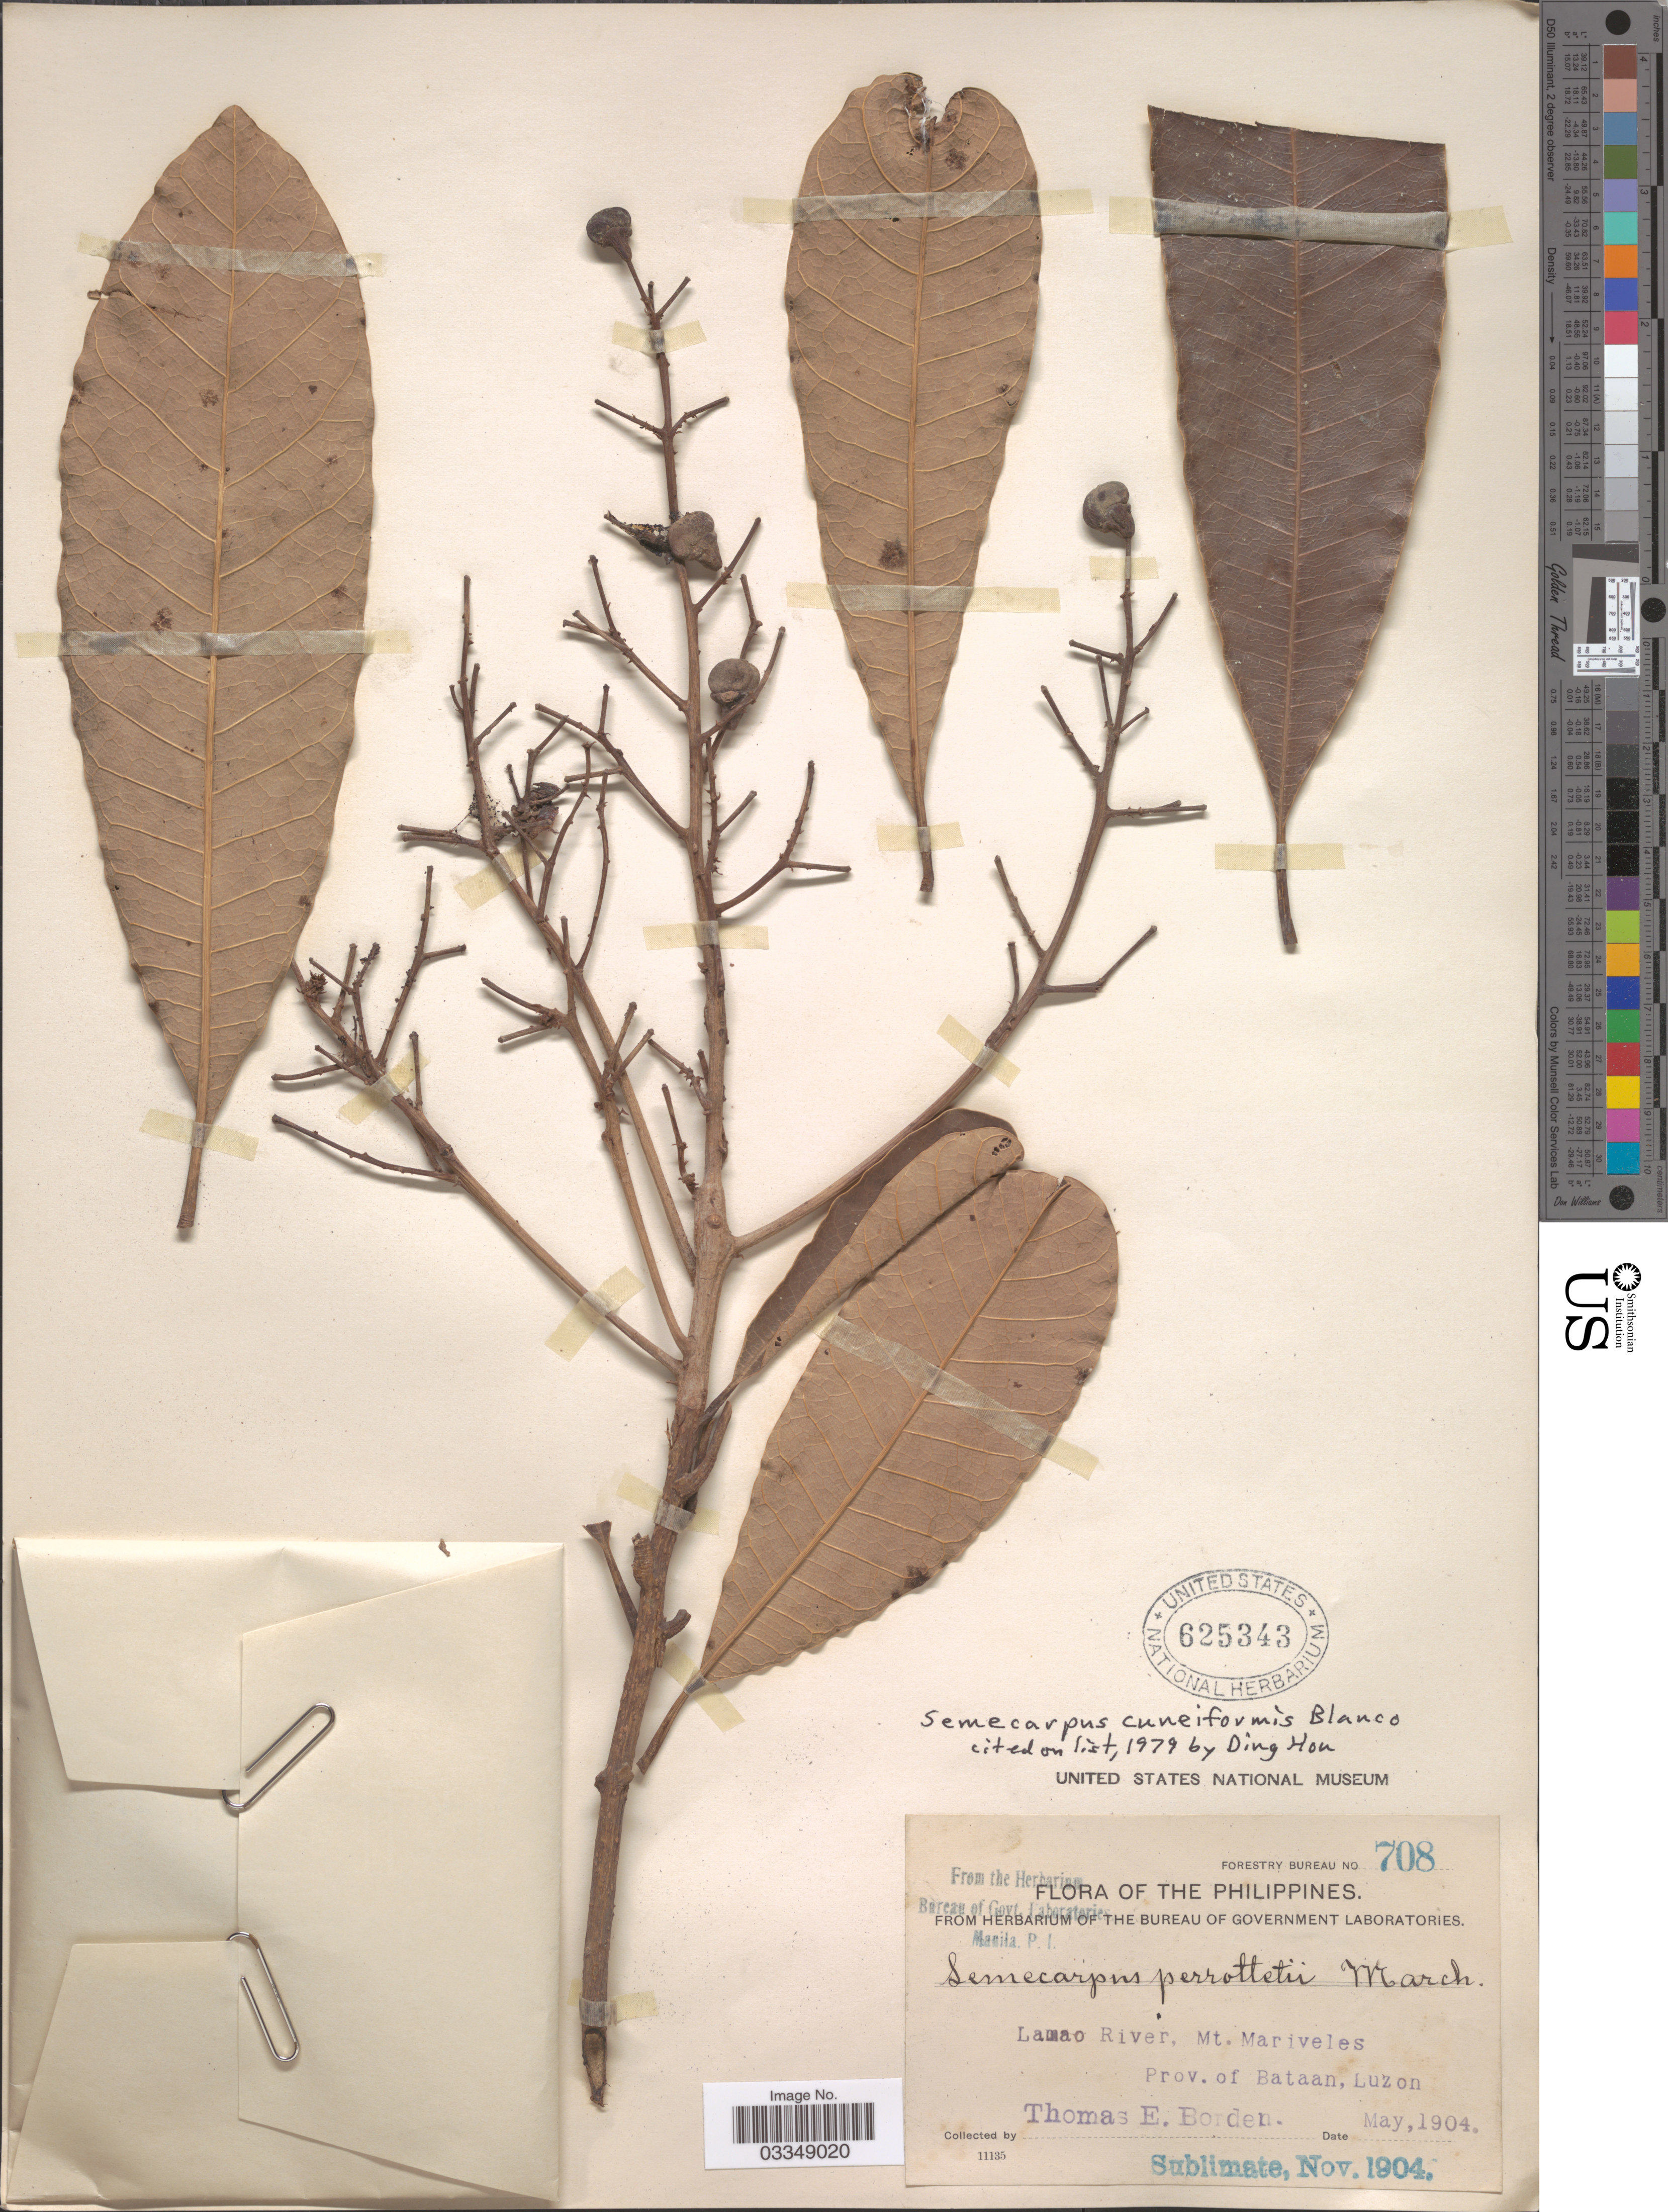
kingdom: Plantae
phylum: Tracheophyta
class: Magnoliopsida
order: Sapindales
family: Anacardiaceae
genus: Semecarpus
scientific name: Semecarpus cuneiformis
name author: Blanco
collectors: T. E. Borden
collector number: Forestry Bureau 708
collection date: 1904-05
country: Philippines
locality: Lamao River, Mt. Mariveles. Prov. of Bataan, Luzon.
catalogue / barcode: US 625343